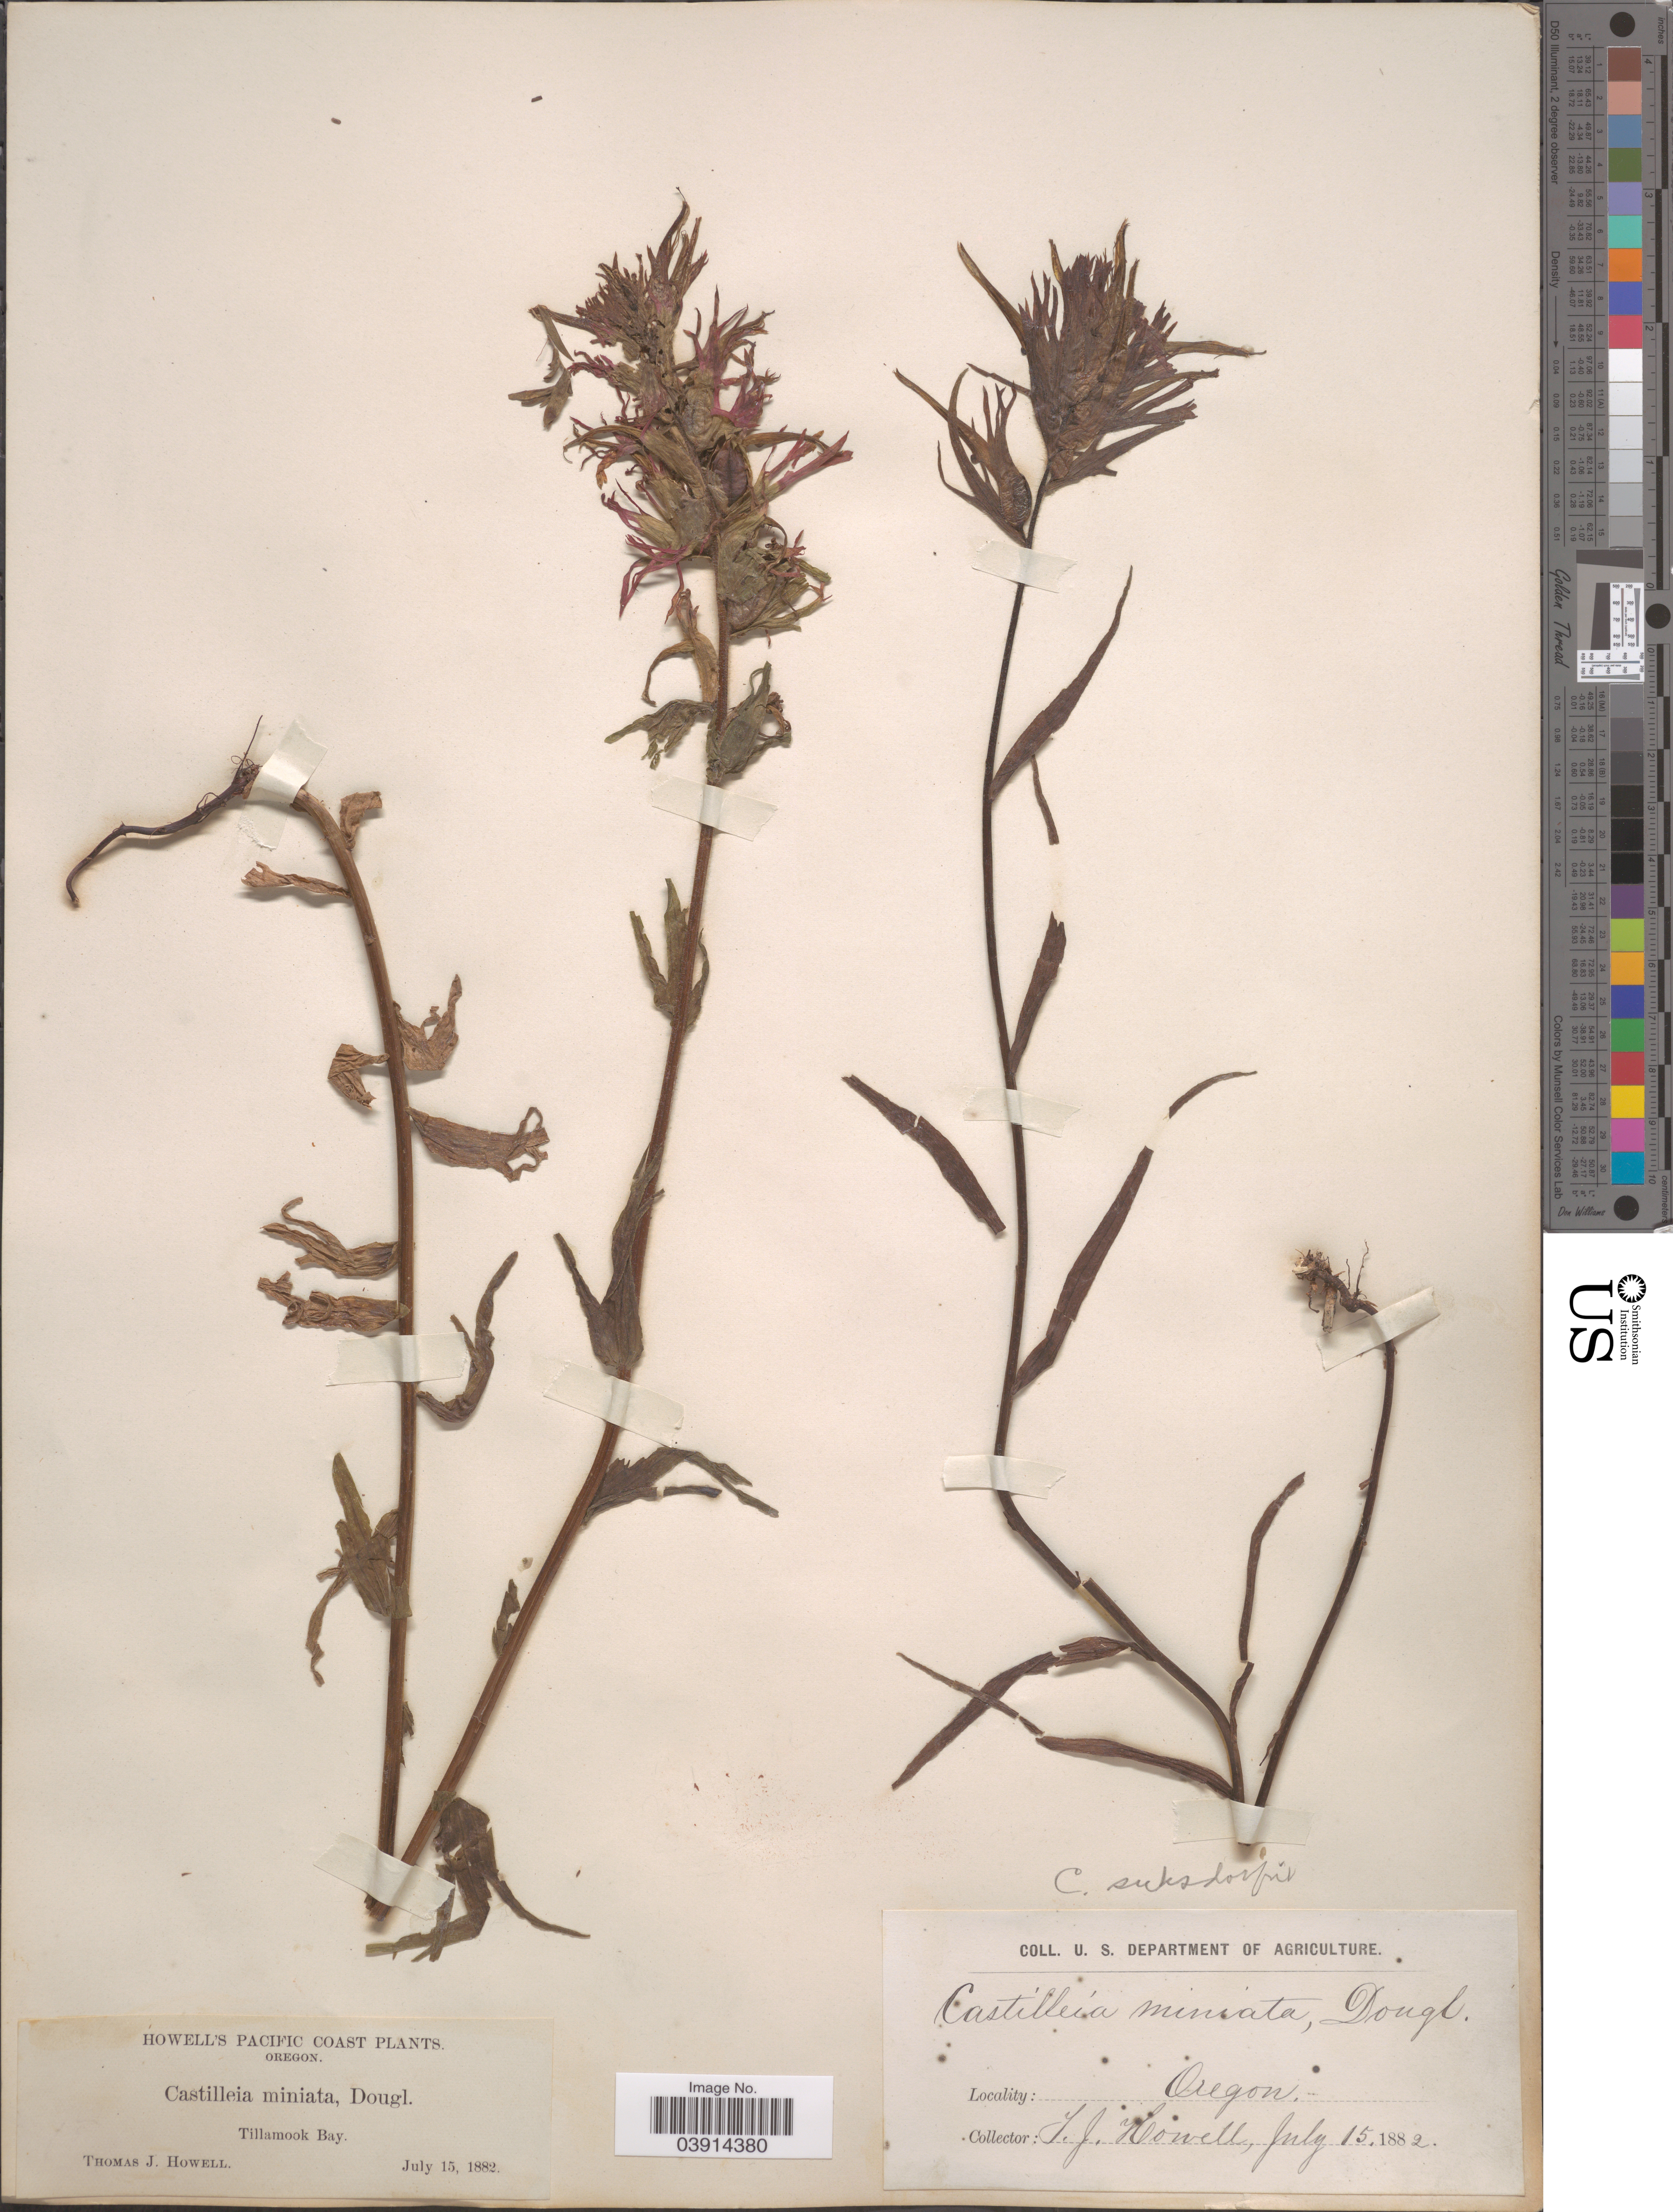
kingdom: Plantae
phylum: Tracheophyta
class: Magnoliopsida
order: Lamiales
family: Orobanchaceae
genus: Castilleja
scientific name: Castilleja suksdorfii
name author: A. Gray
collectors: T. J. Howell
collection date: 1882-07-15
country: United States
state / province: Oregon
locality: Pacific Coast. Tillamook Bay.